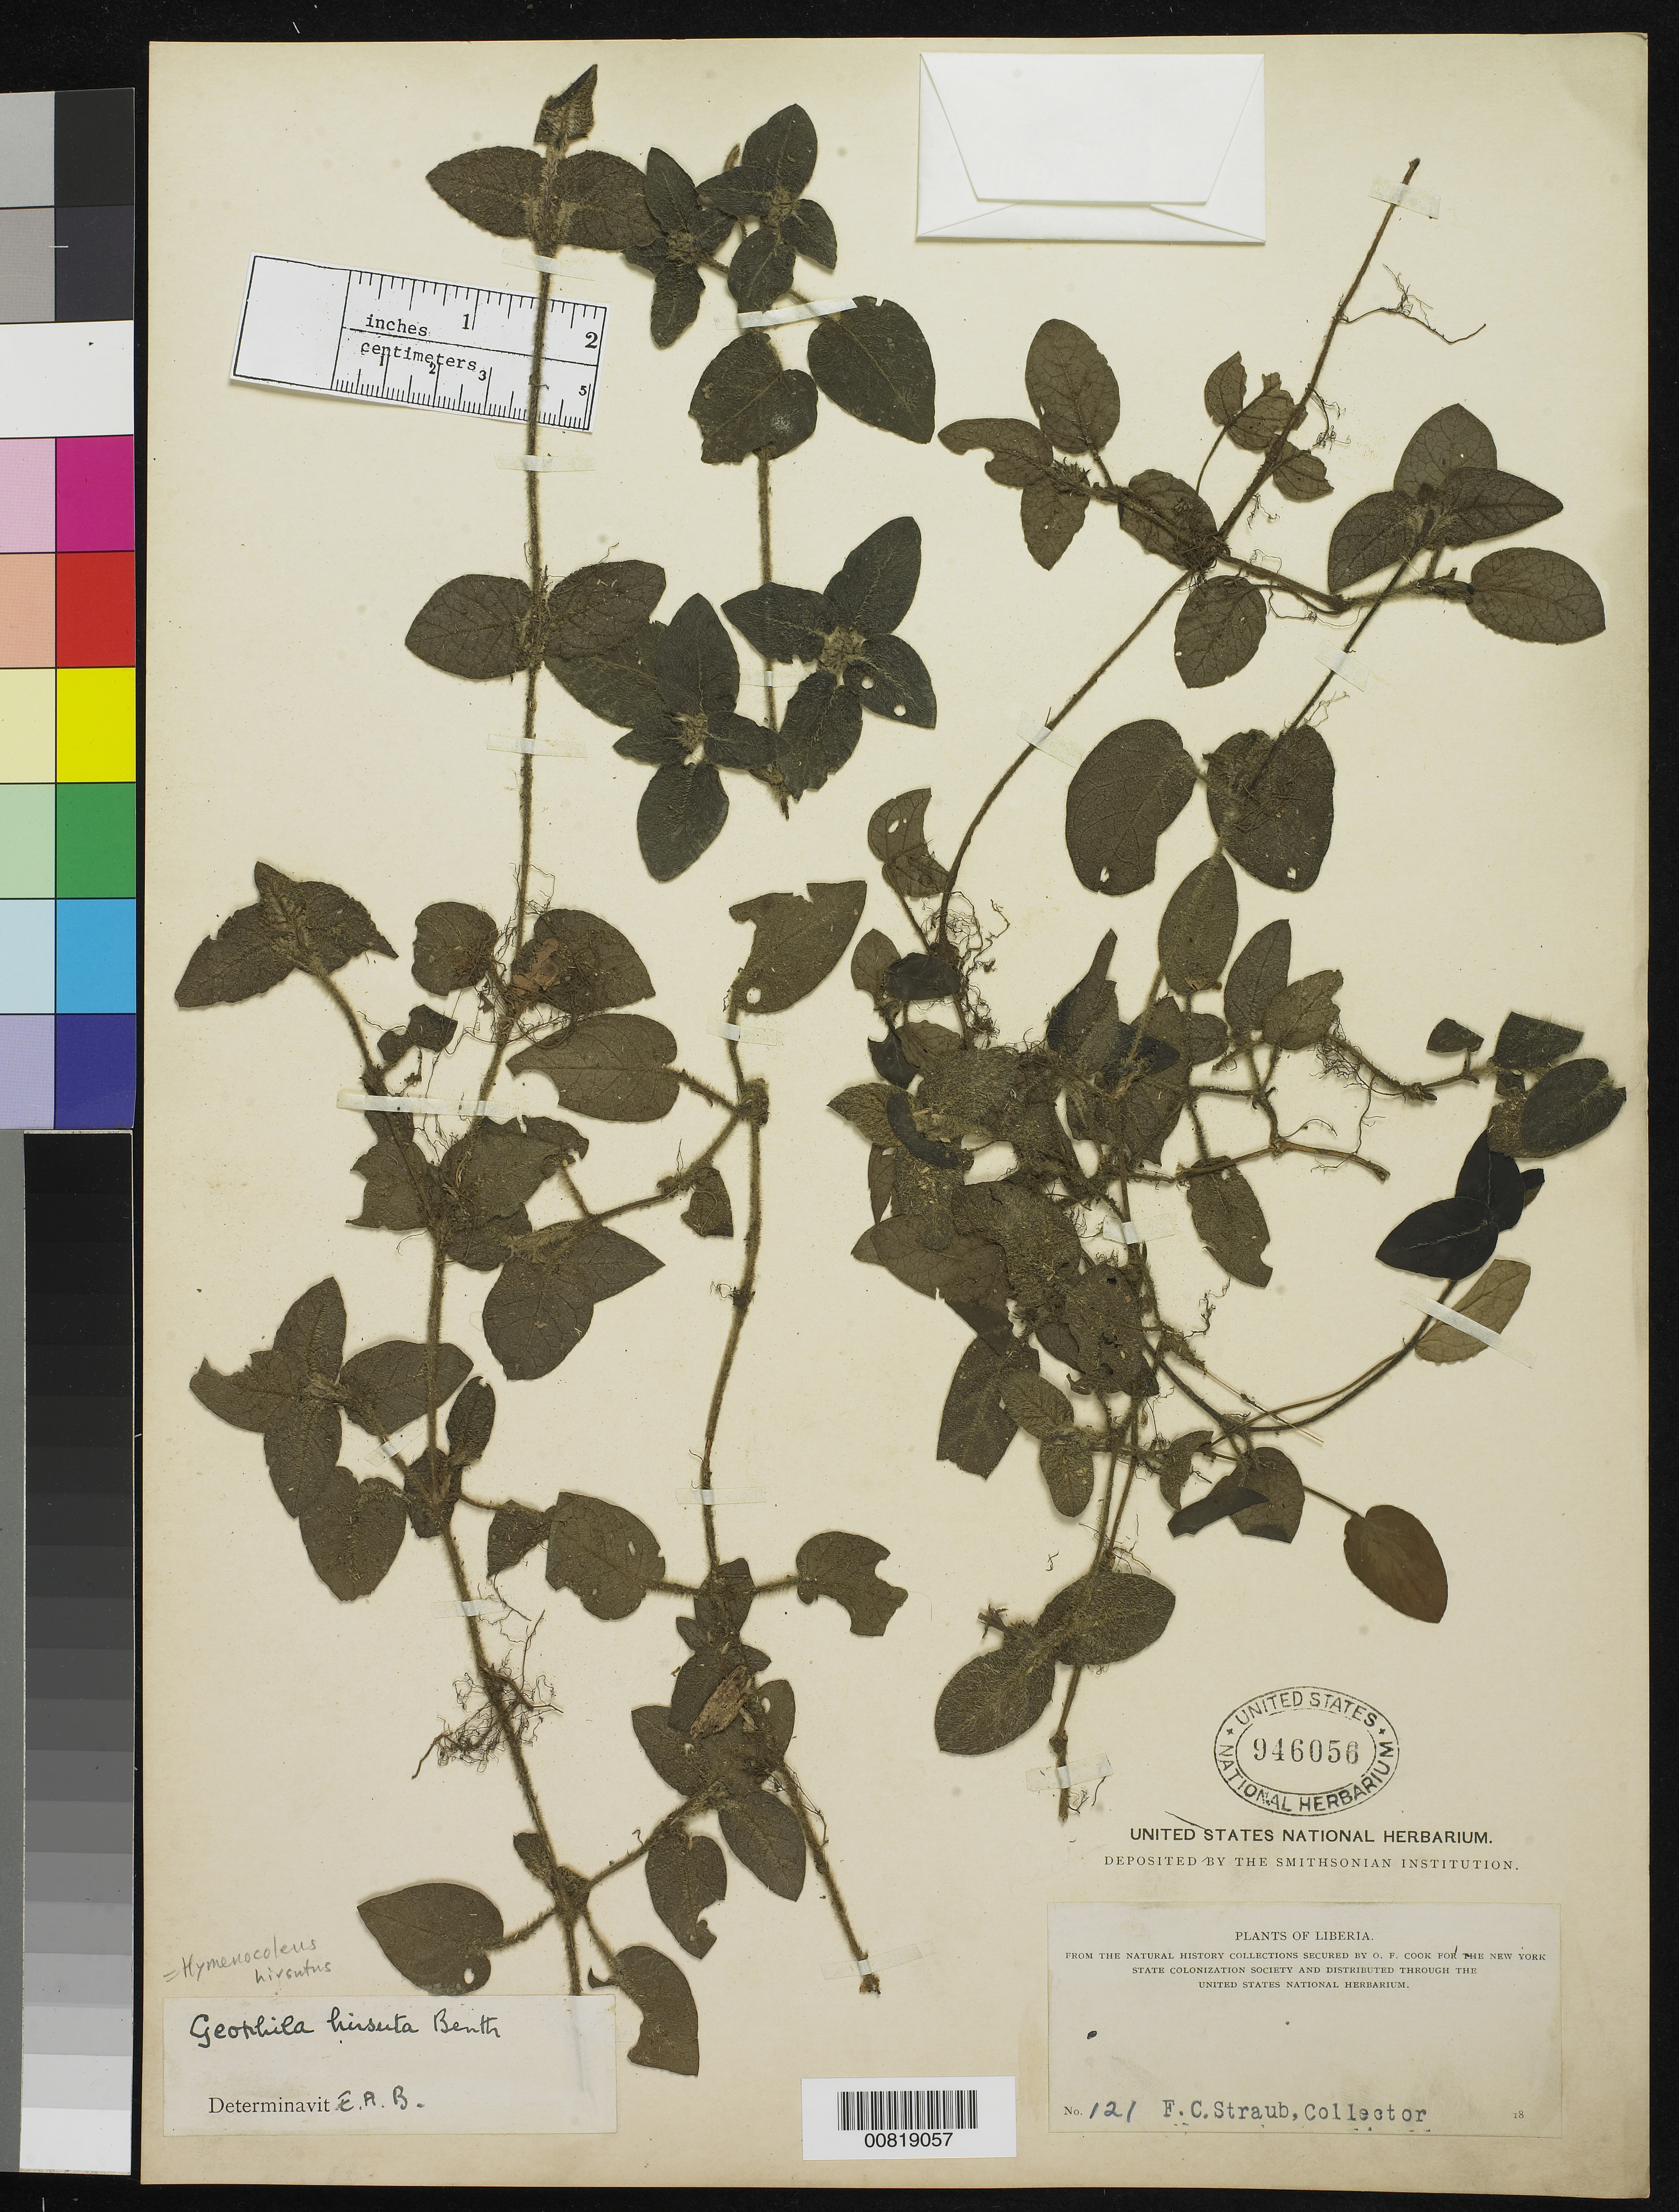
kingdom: Plantae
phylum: Tracheophyta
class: Magnoliopsida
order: Gentianales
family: Rubiaceae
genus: Hymenocoleus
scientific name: Hymenocoleus hirsutus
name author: Benth.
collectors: F. Straub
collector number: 121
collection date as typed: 18--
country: Liberia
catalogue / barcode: US 946056